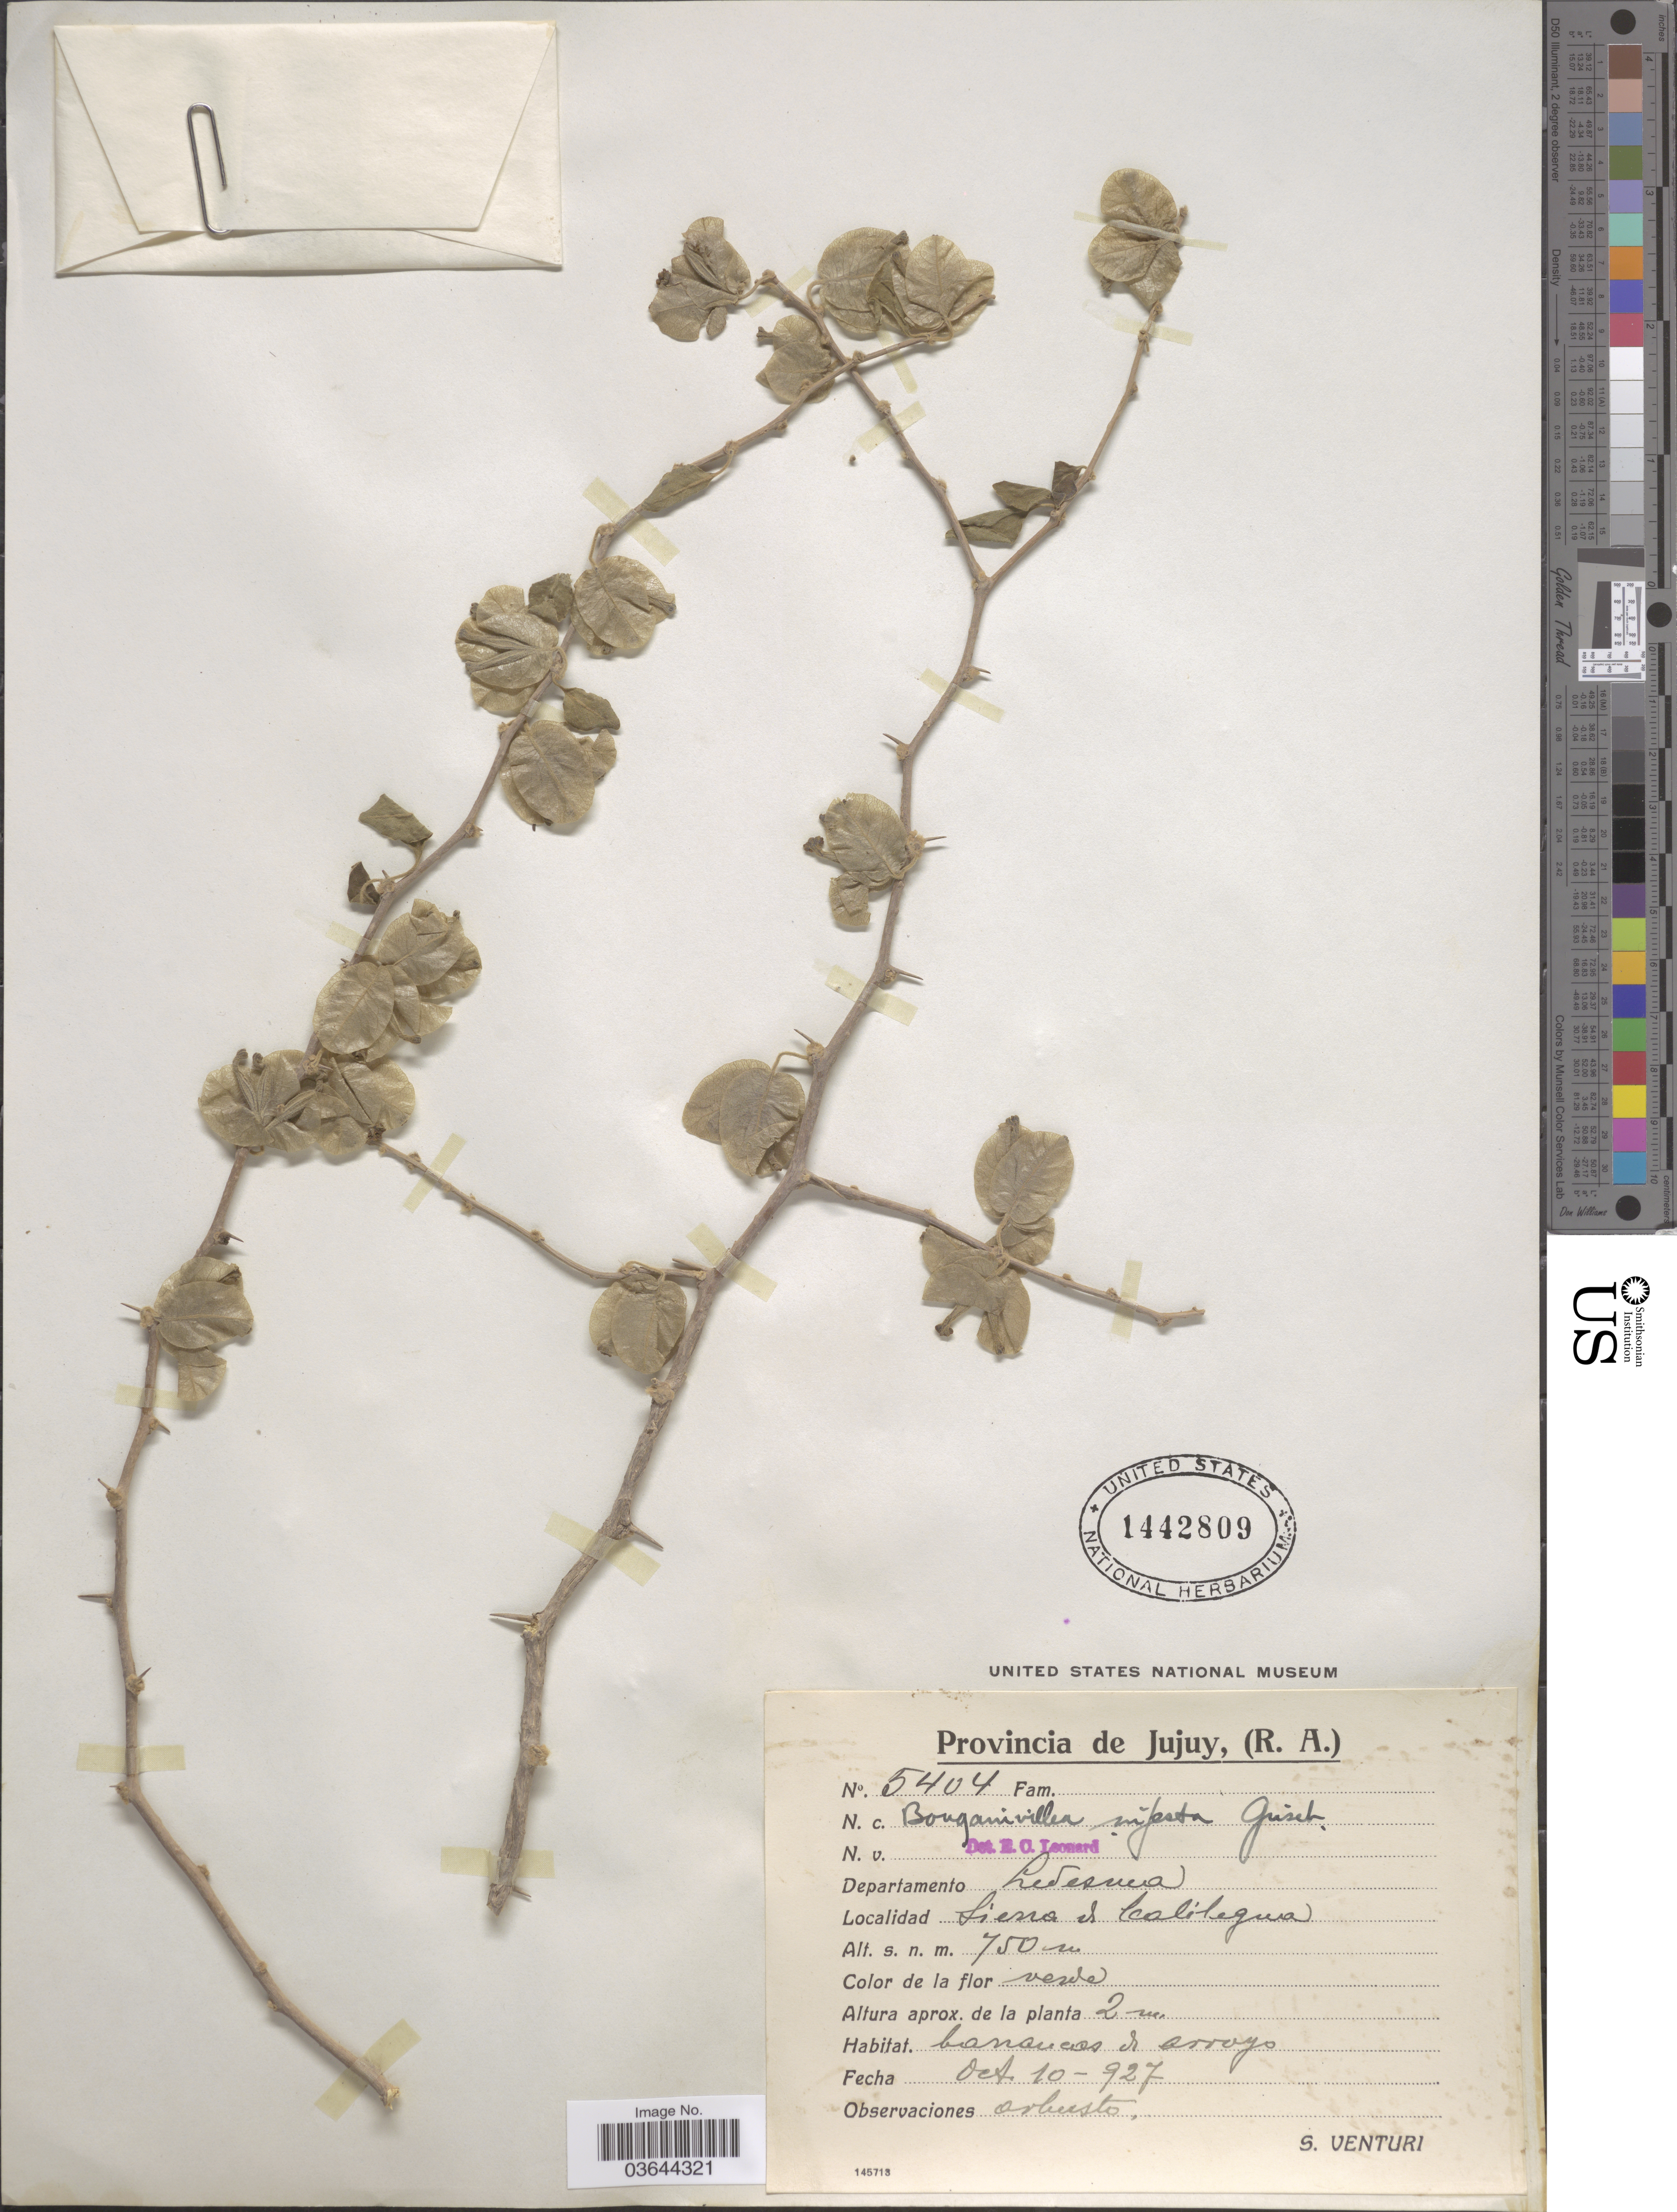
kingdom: Plantae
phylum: Tracheophyta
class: Magnoliopsida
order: Caryophyllales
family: Nyctaginaceae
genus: Bougainvillea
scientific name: Bougainvillea infesta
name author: Griseb.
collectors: S. Venturi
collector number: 5404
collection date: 1927-10-10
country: Argentina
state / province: Jujuy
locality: Departamento Ledesueva. Sierra in Calilegua.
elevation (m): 750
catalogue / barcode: US 1442809